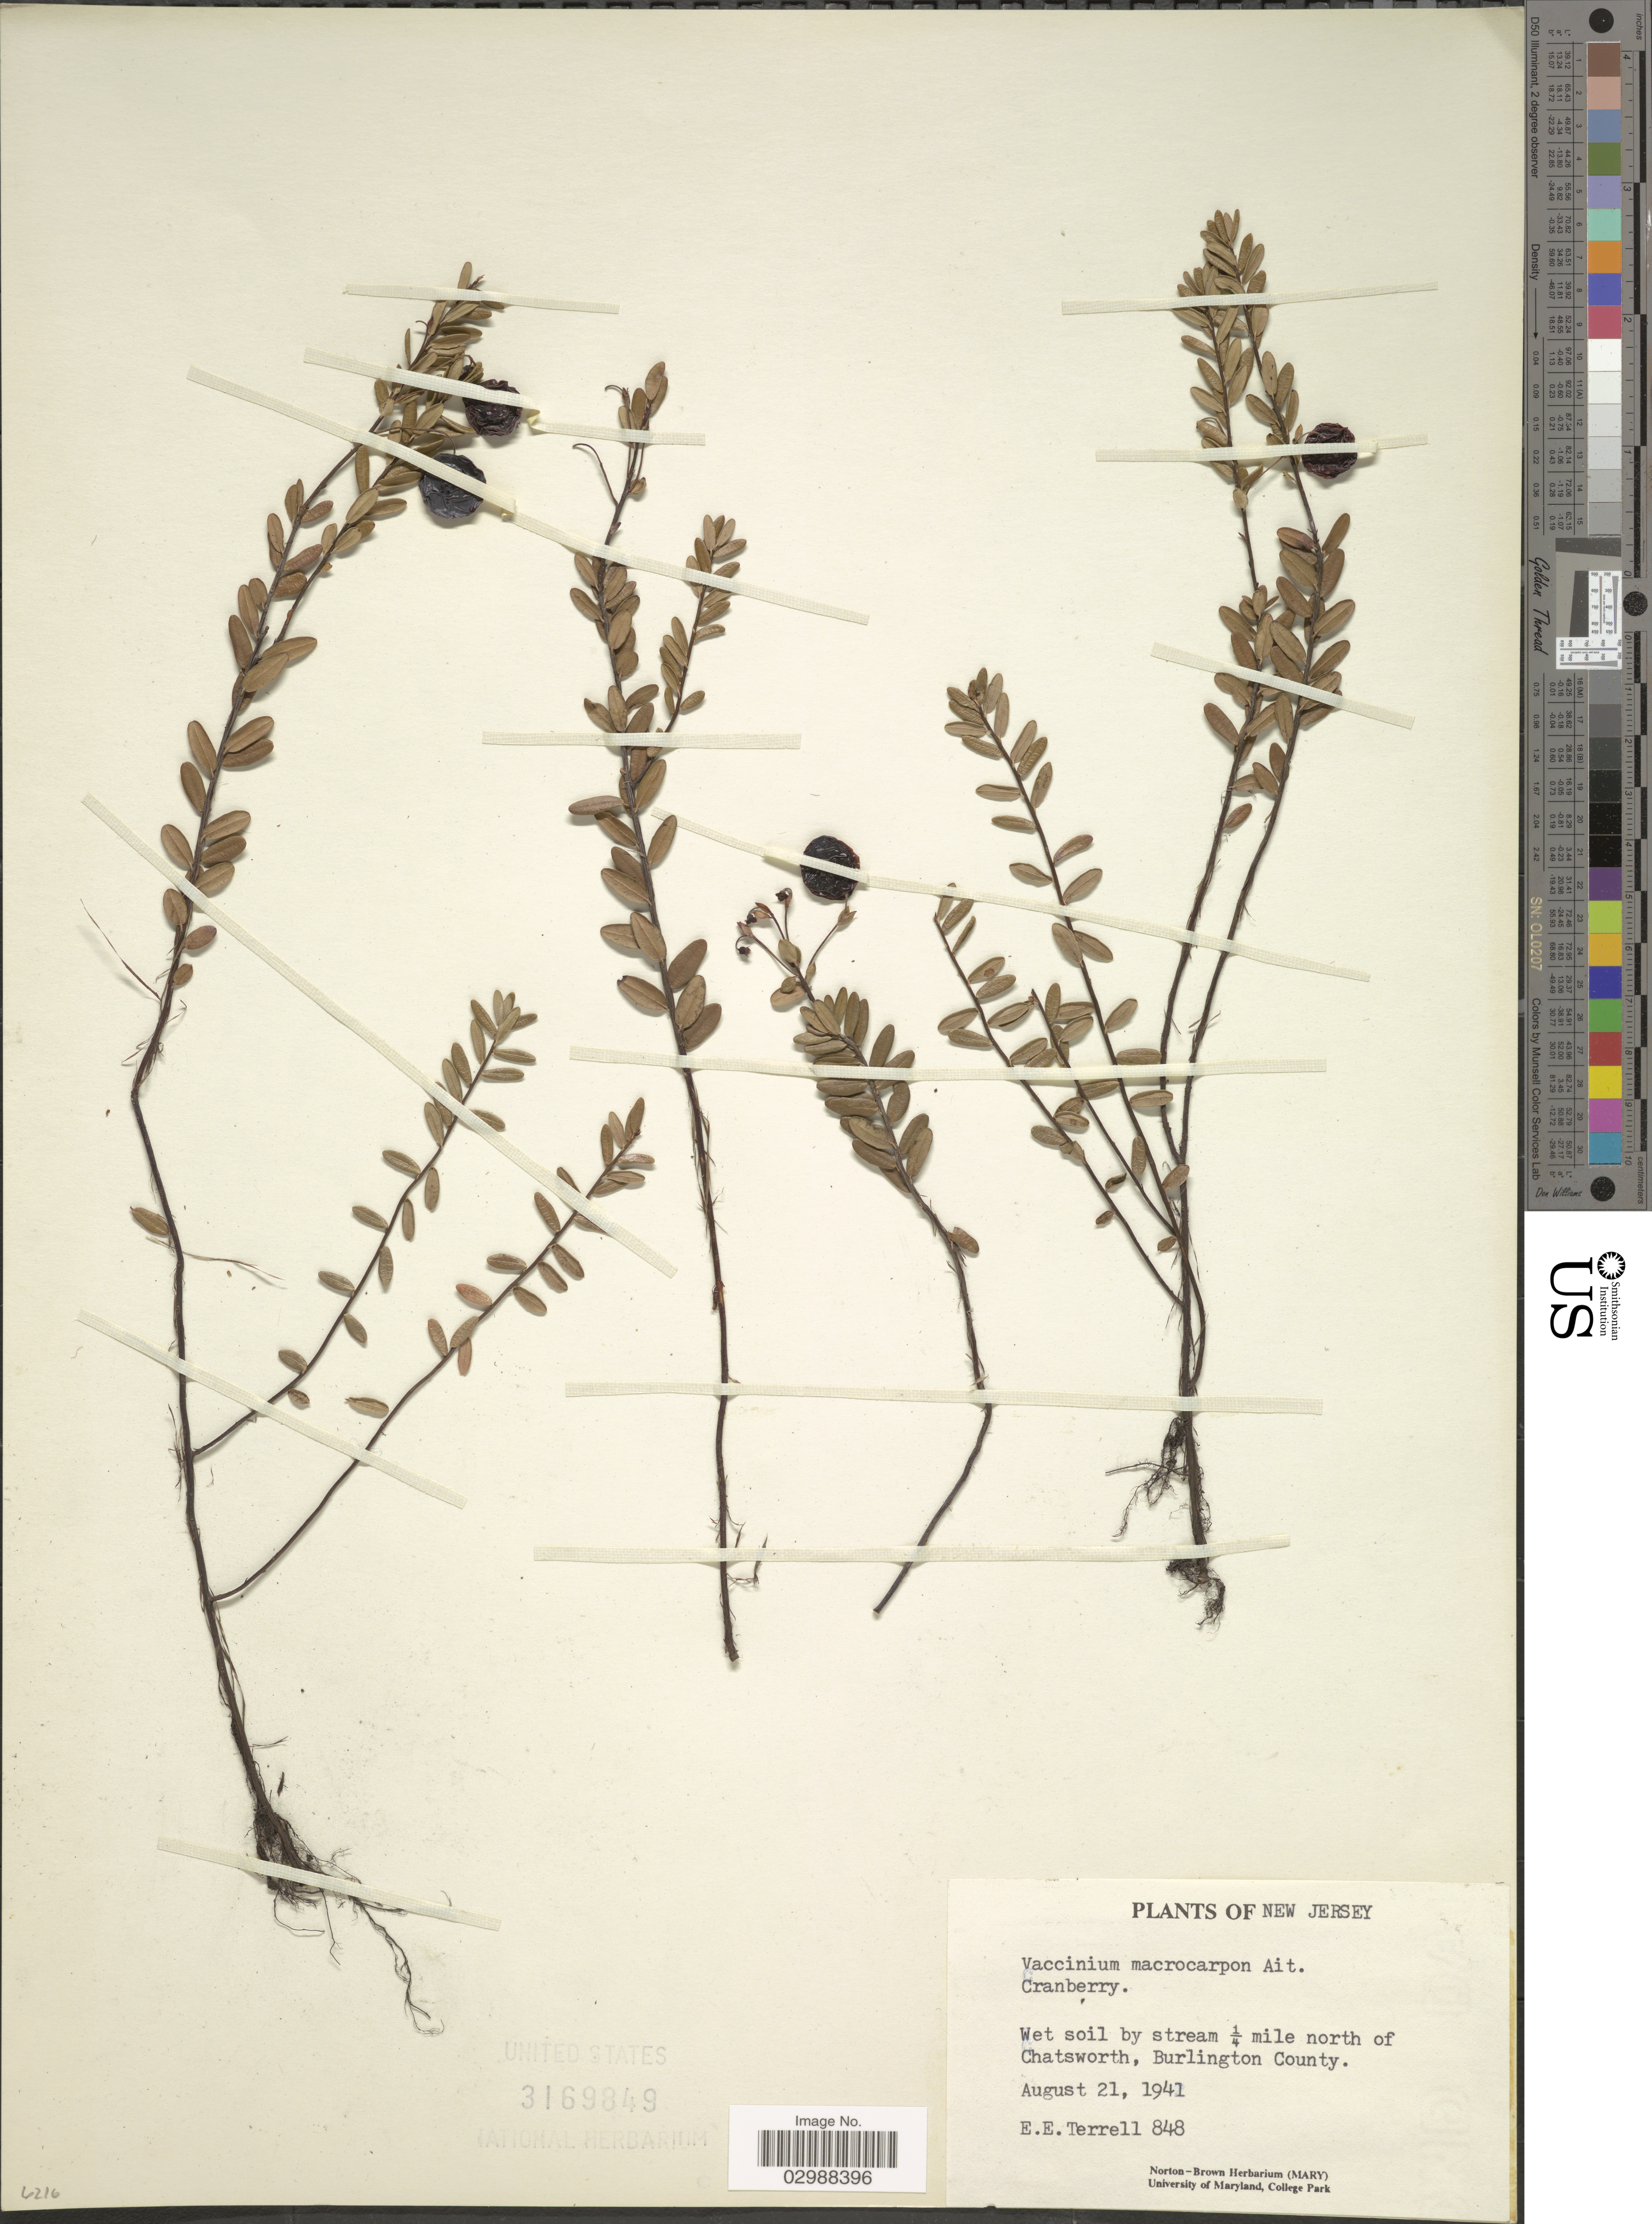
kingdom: Plantae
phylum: Tracheophyta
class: Magnoliopsida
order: Ericales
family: Ericaceae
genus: Vaccinium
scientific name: Vaccinium macrocarpon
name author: Aiton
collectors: E. E. Terrell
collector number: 848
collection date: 1941-08-21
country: United States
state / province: New Jersey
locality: Wet soil by stream 1/4 mile north of Chatsworth, Burlington County.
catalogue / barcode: US 3169849